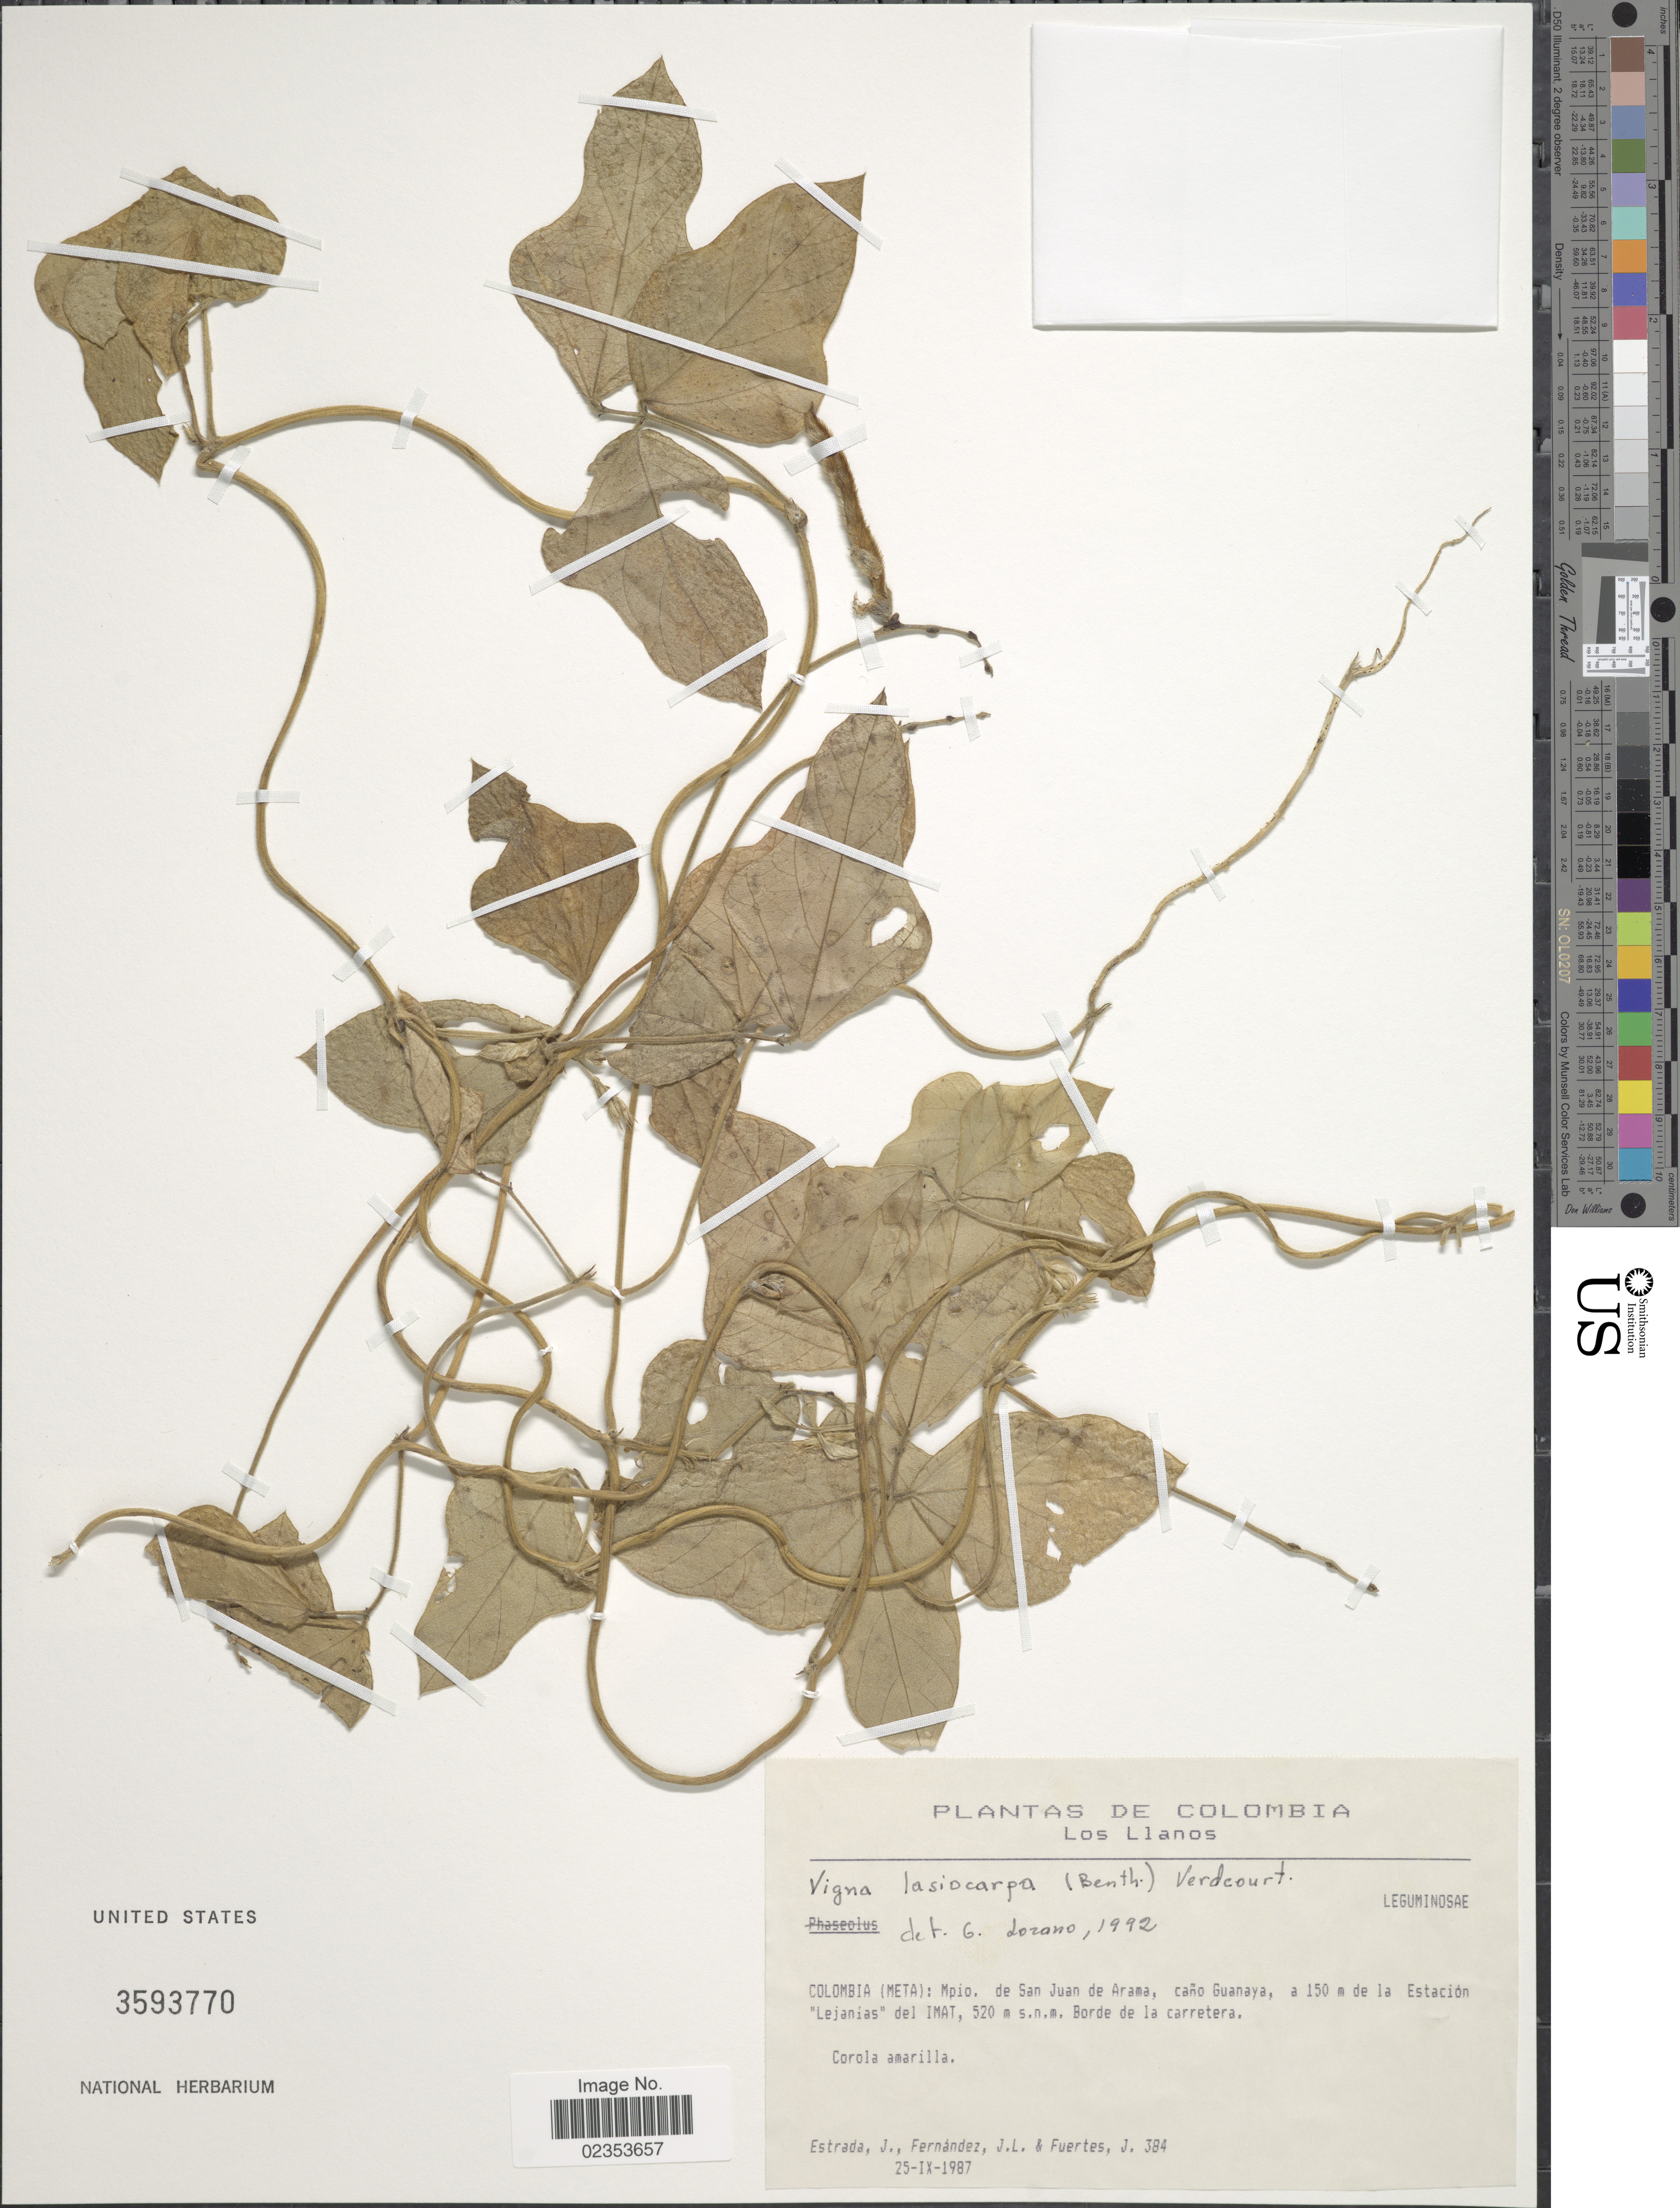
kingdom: Plantae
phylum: Tracheophyta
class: Magnoliopsida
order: Fabales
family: Fabaceae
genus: Vigna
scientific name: Vigna lasiocarpa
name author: (Benth.) Verdc.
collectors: J. Estrada, J. Fernandez & J. Fuertes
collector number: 384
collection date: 1987-09-25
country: Colombia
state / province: Meta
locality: Los Llanos. Mpio. de San Juan de Arama, cano Guanaya, a 150 m de la Estacion "Lejanias" del IMAT. Borde de la carretera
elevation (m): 520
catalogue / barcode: US 3593770